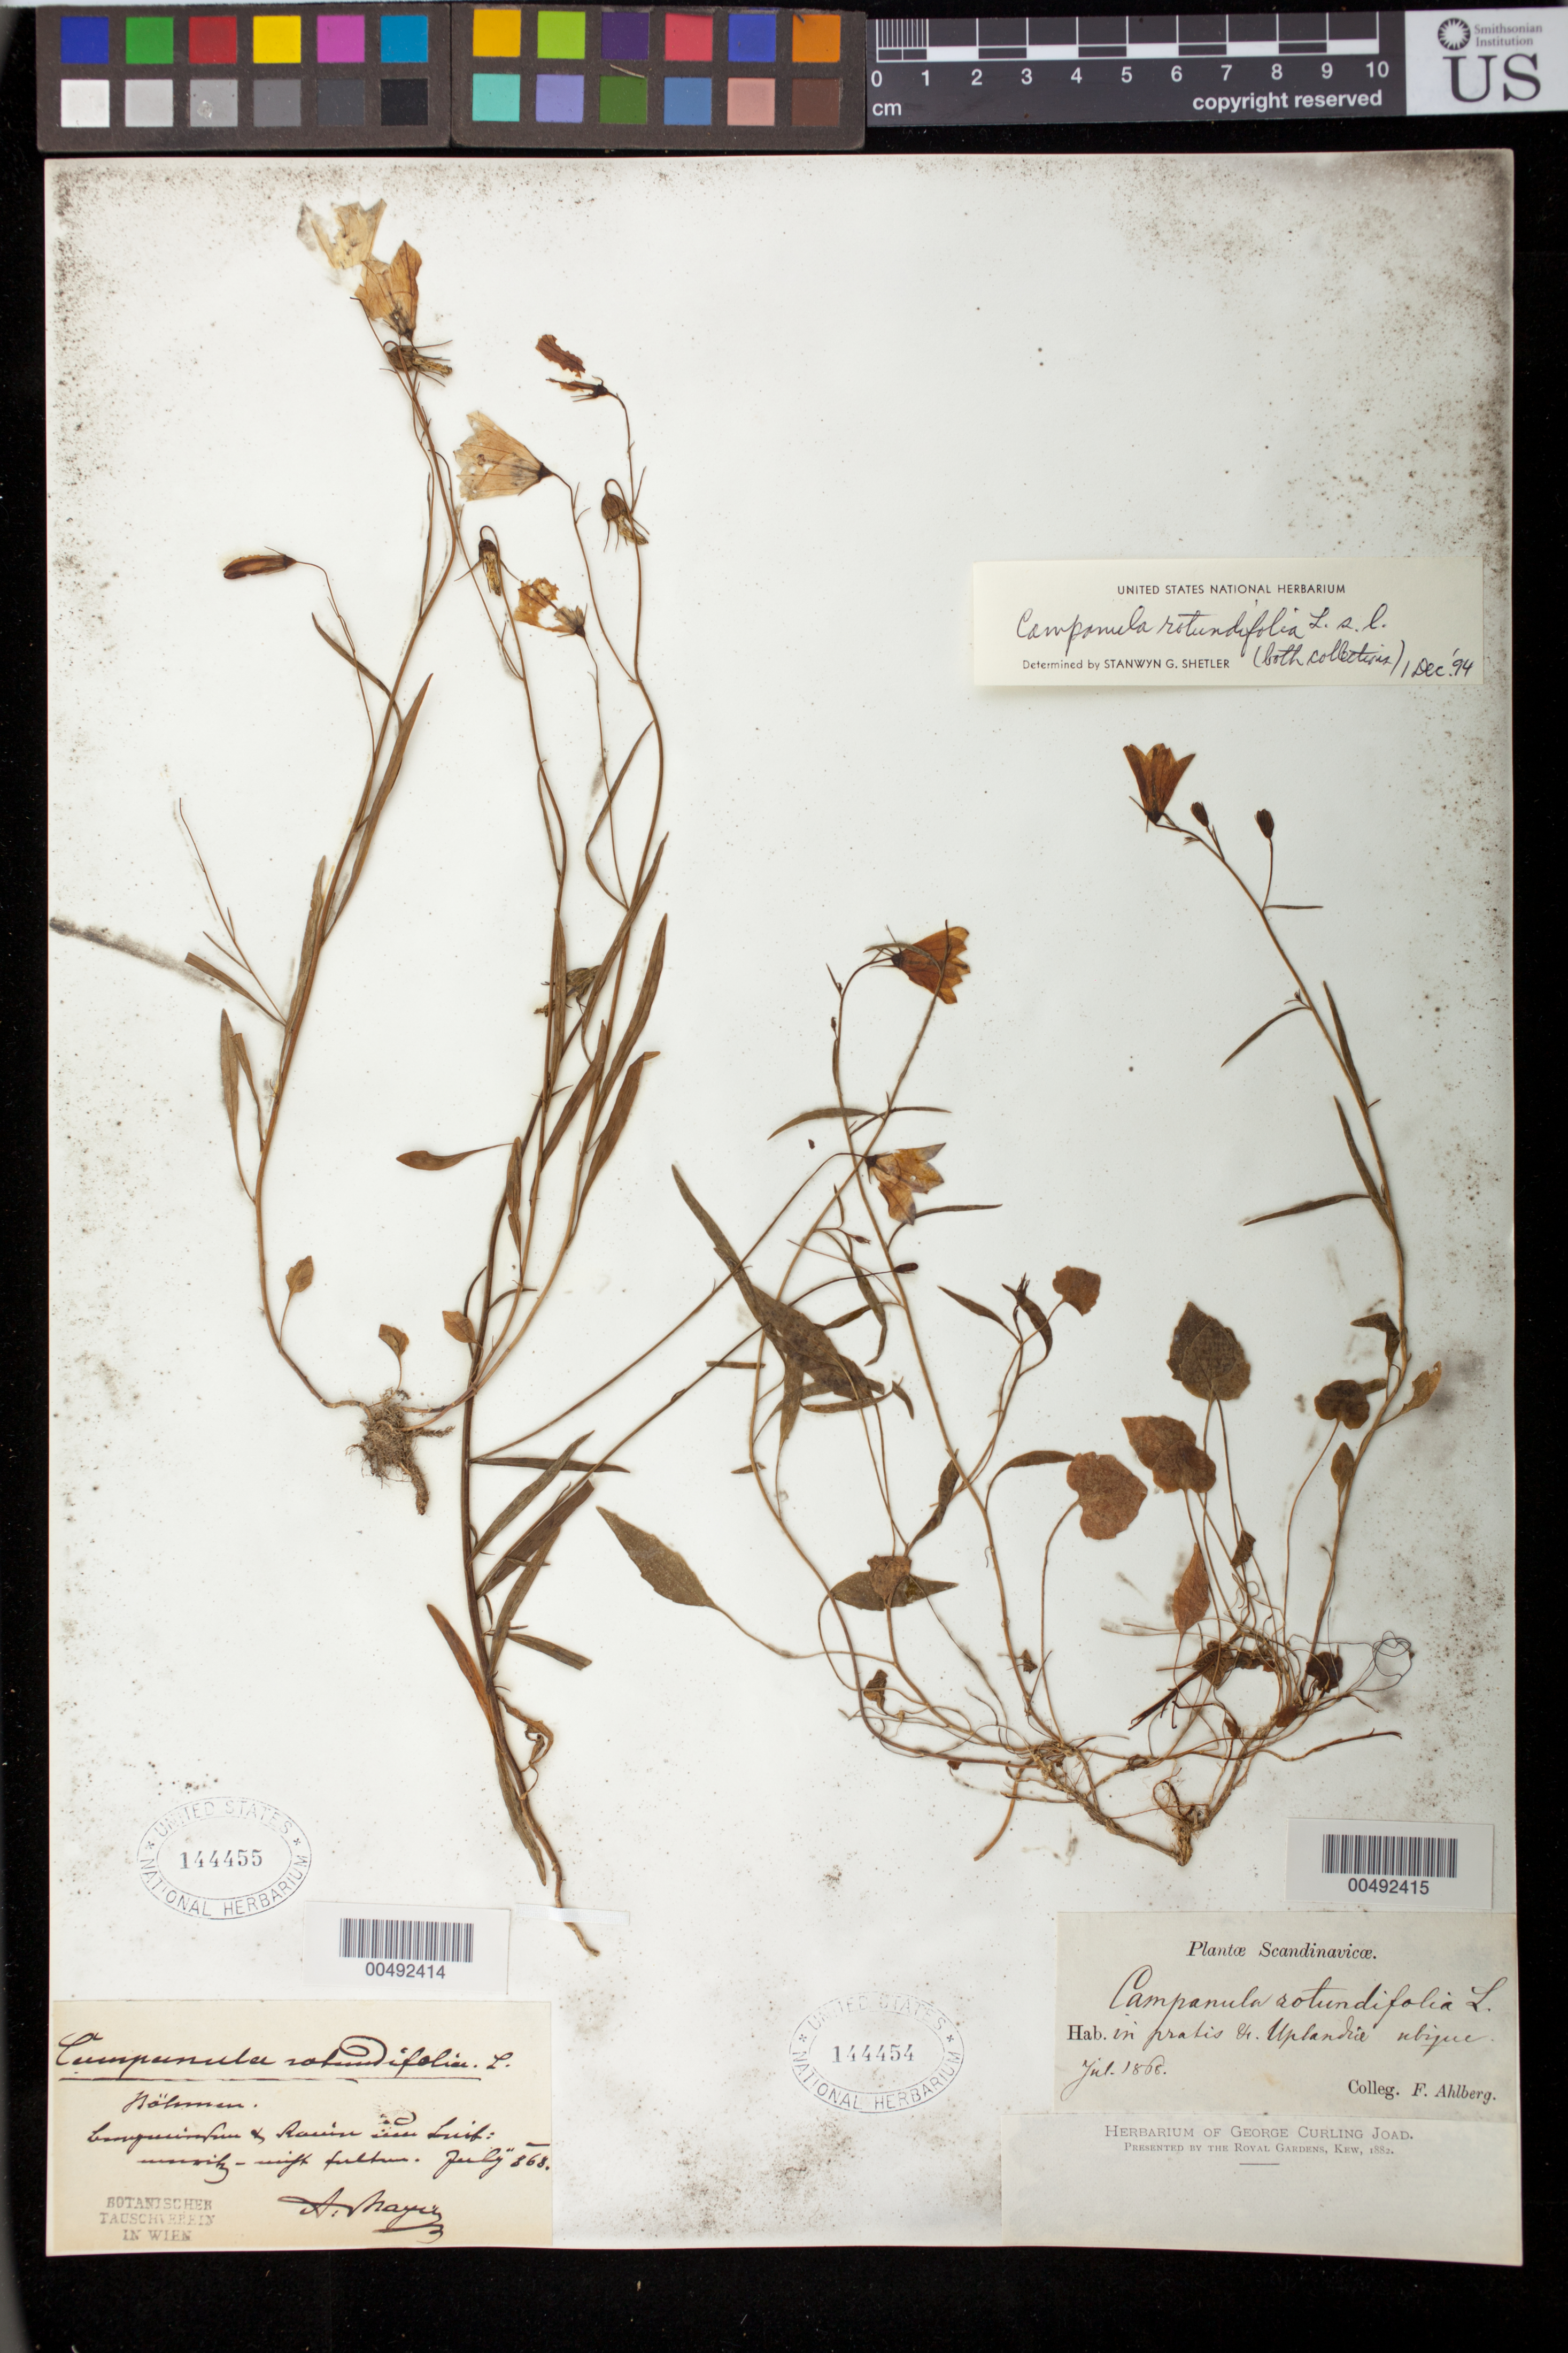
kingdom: Plantae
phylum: Tracheophyta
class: Magnoliopsida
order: Asterales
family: Campanulaceae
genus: Campanula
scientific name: Campanula rotundifolia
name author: L.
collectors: F. Ahlberg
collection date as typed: Jul 1868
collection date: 1868-07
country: Sweden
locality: Os. Uplandia [SE Sweden?]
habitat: in pratia Os. [?] Uplandie ubique [common in meadows of East Uplandia]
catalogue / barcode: US 144454